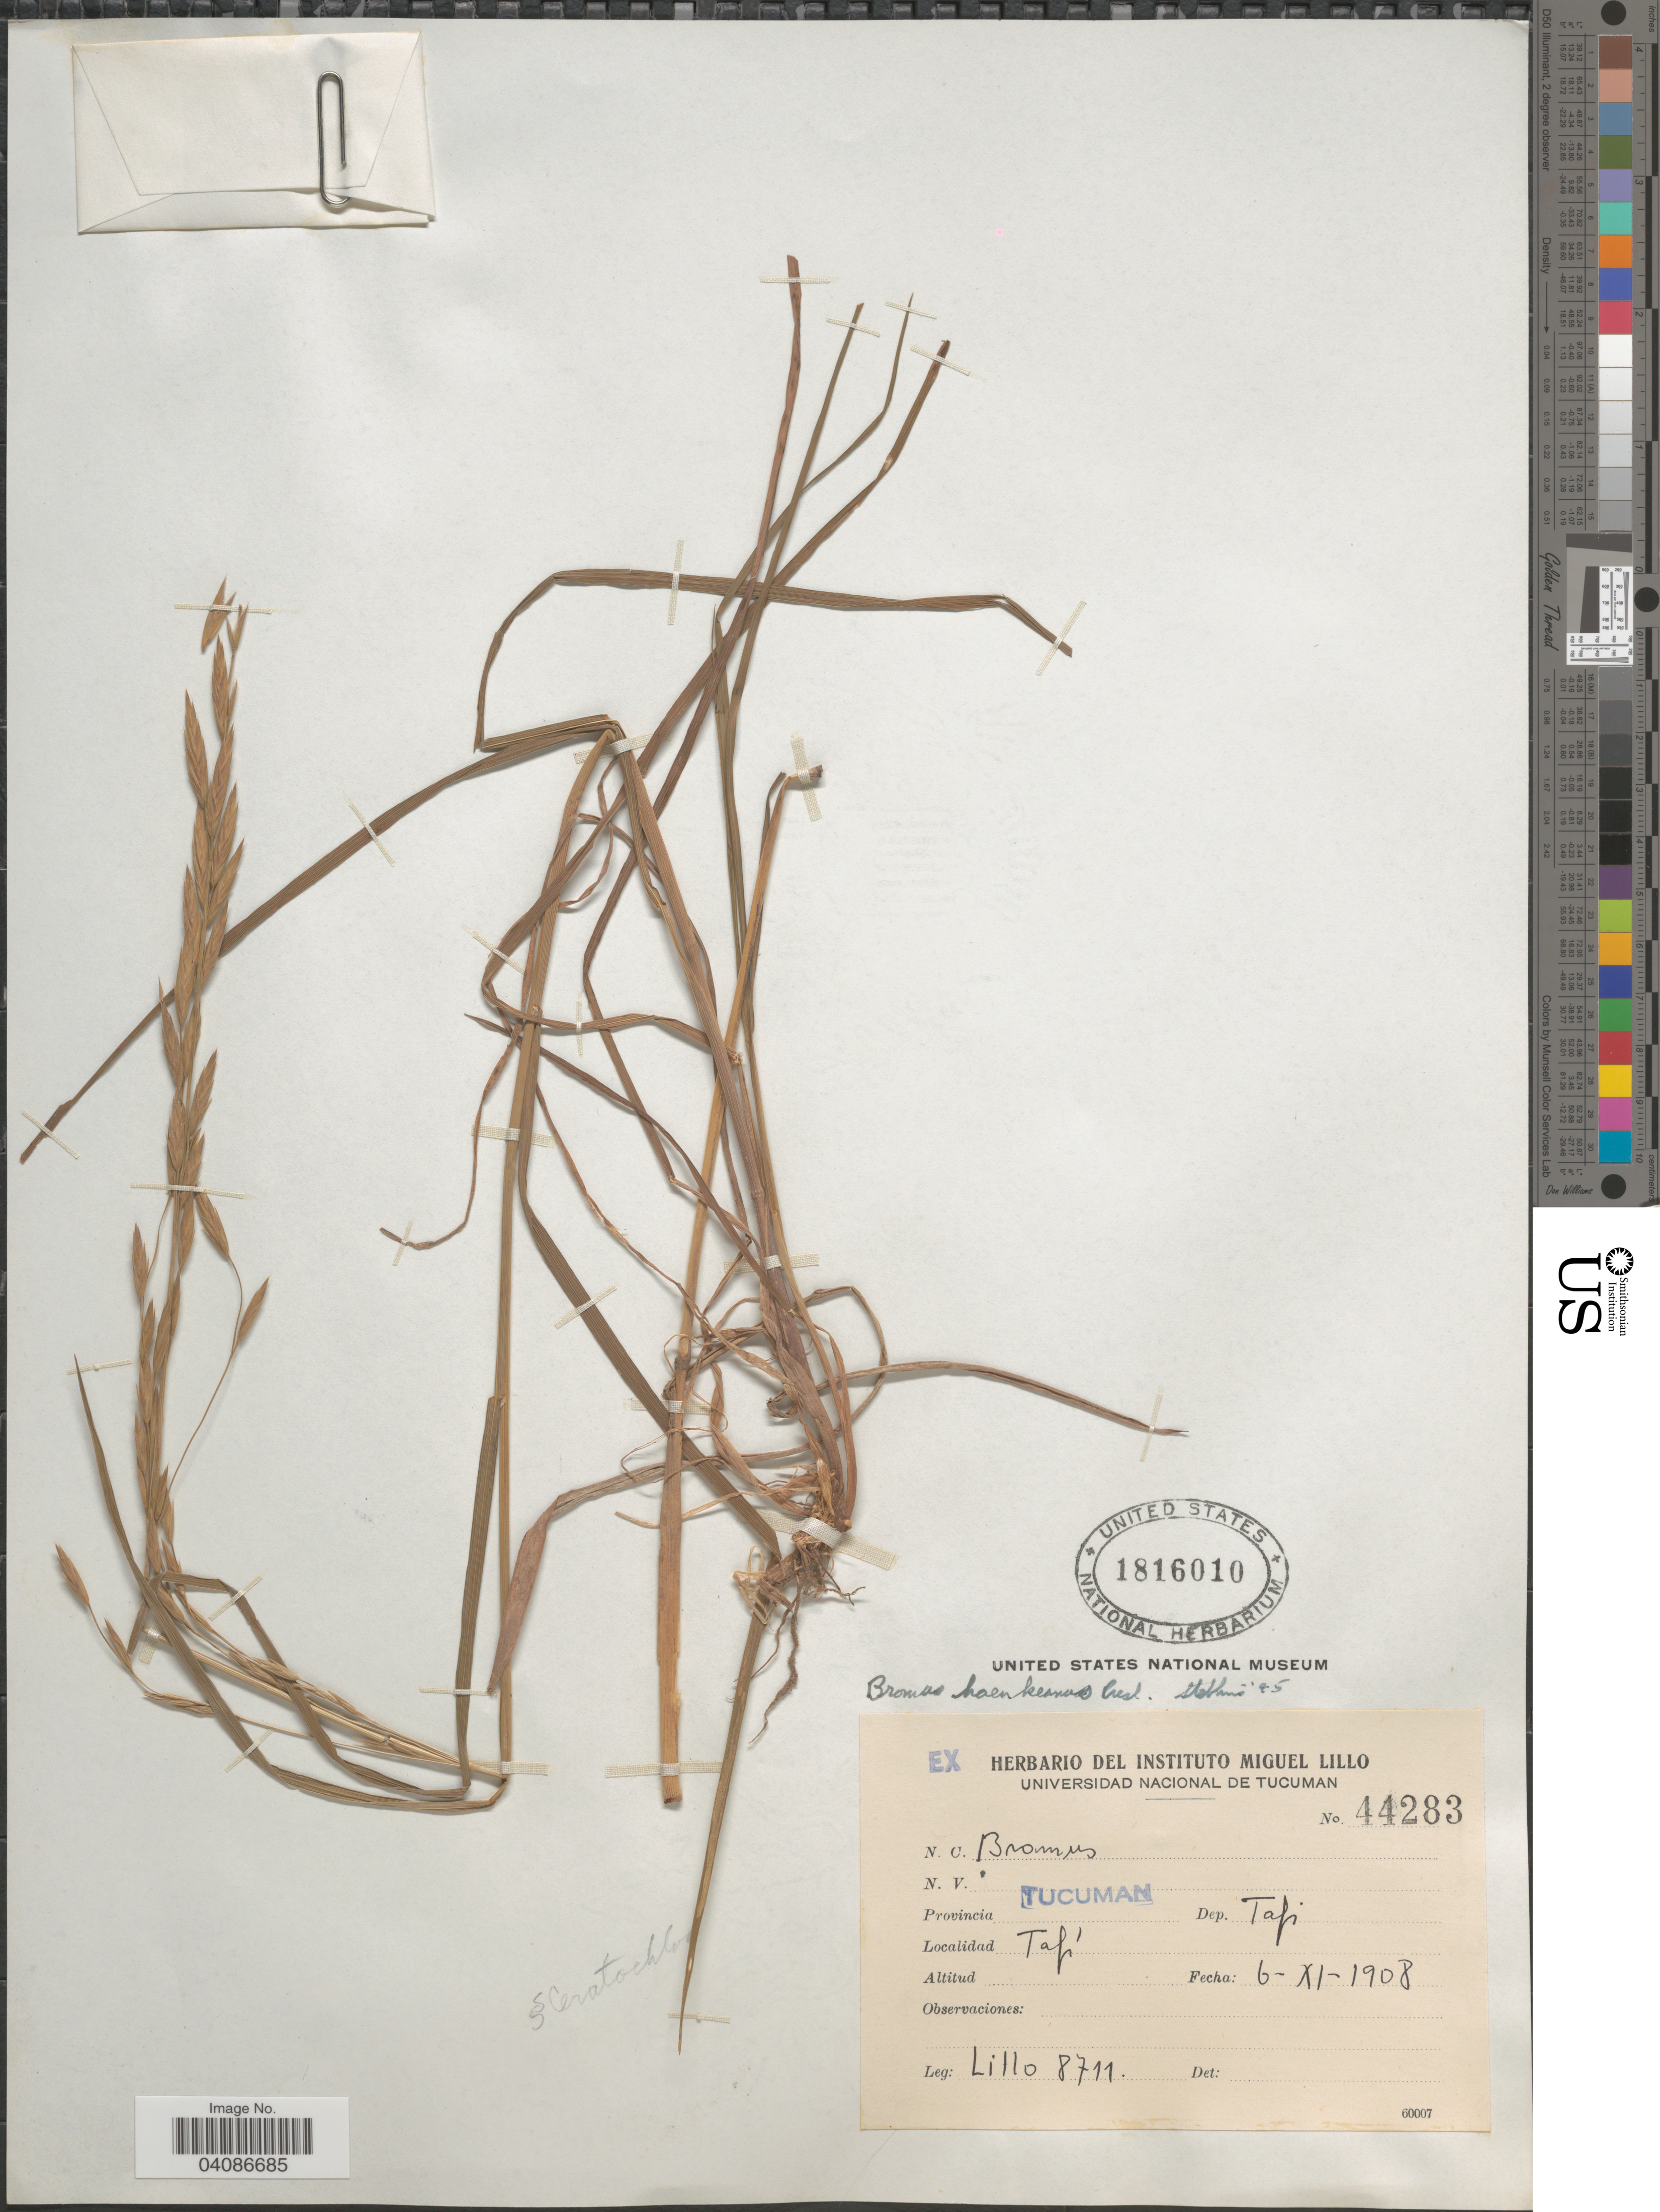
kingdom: Plantae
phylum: Tracheophyta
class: Liliopsida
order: Poales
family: Poaceae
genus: Bromus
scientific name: Bromus catharticus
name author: Vahl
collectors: M. Lillo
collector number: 8711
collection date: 1908-11-06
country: Argentina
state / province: Tucuman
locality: Dep. Tafi. Tafí.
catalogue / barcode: US 1816010